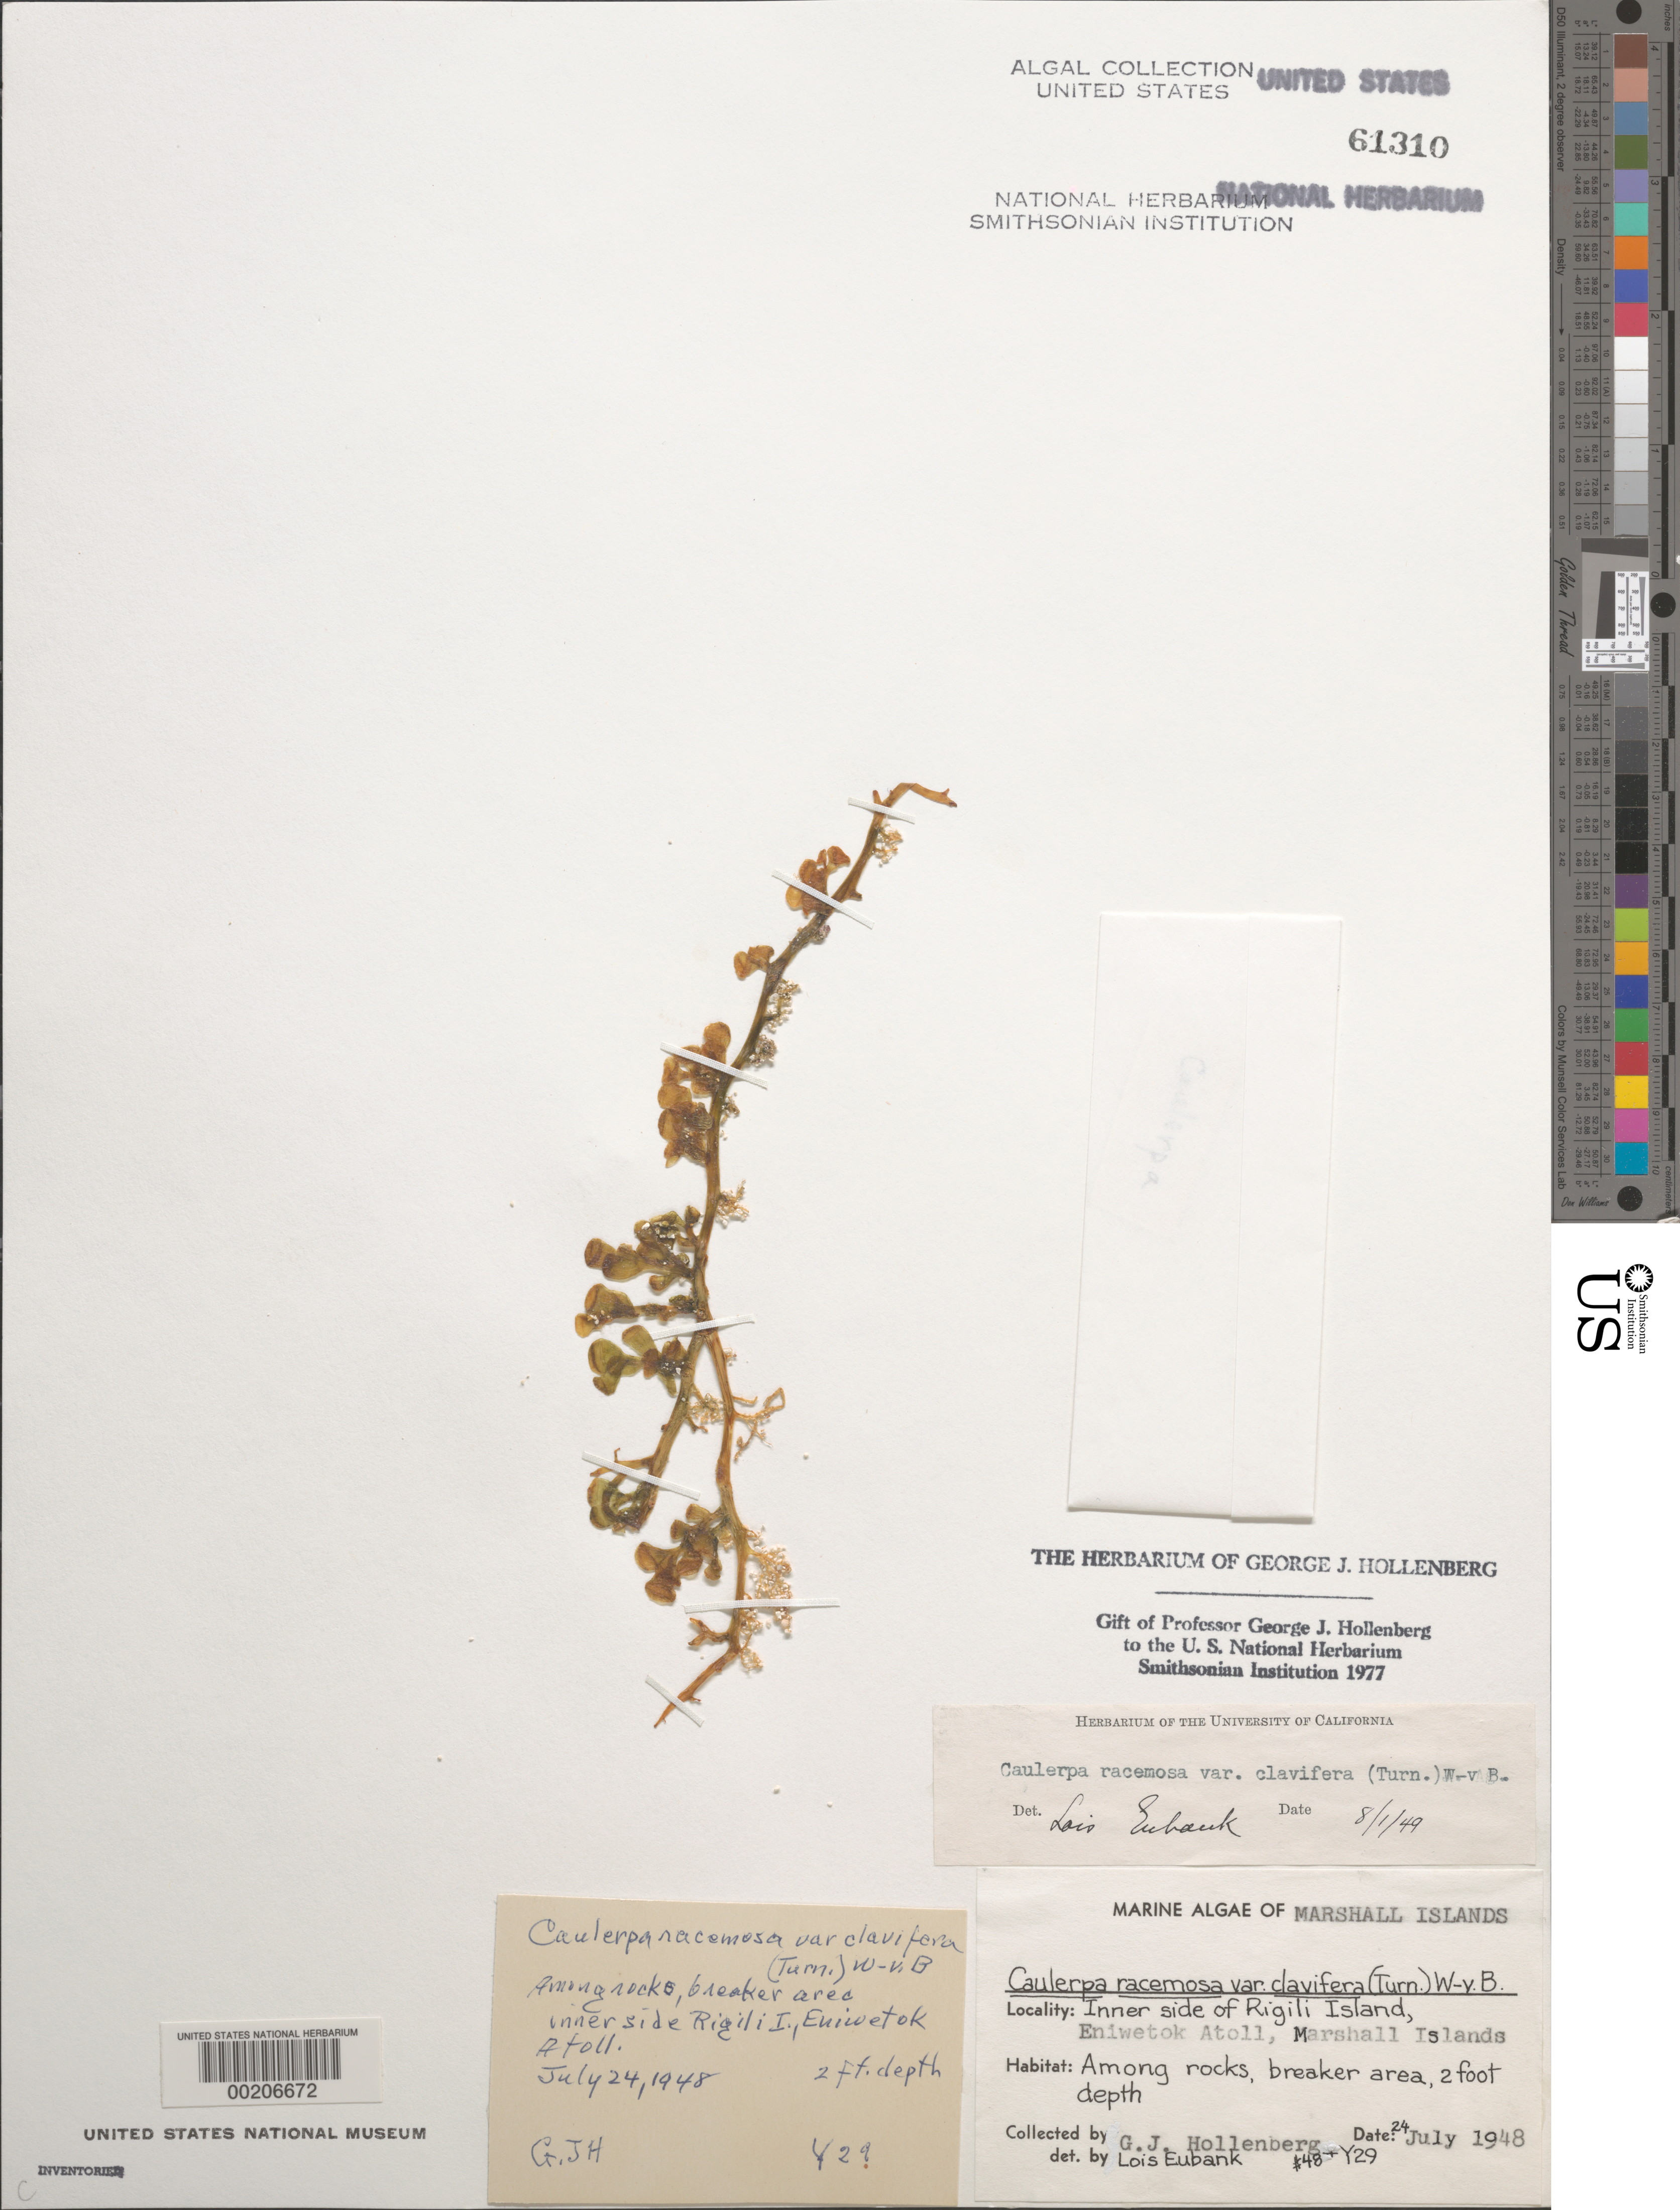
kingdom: Plantae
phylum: Chlorophyta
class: Ulvophyceae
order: Bryopsidales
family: Caulerpaceae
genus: Caulerpa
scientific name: Caulerpa racemosa var. clavifera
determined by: Eubank, L. L.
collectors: G. Hollenberg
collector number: GJH 48-y29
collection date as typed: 24 Jul 1948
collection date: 1948-07-24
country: Marshall Islands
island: Enewetak [Eniwetok] Atoll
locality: Rigili Islet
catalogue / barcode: US 61310